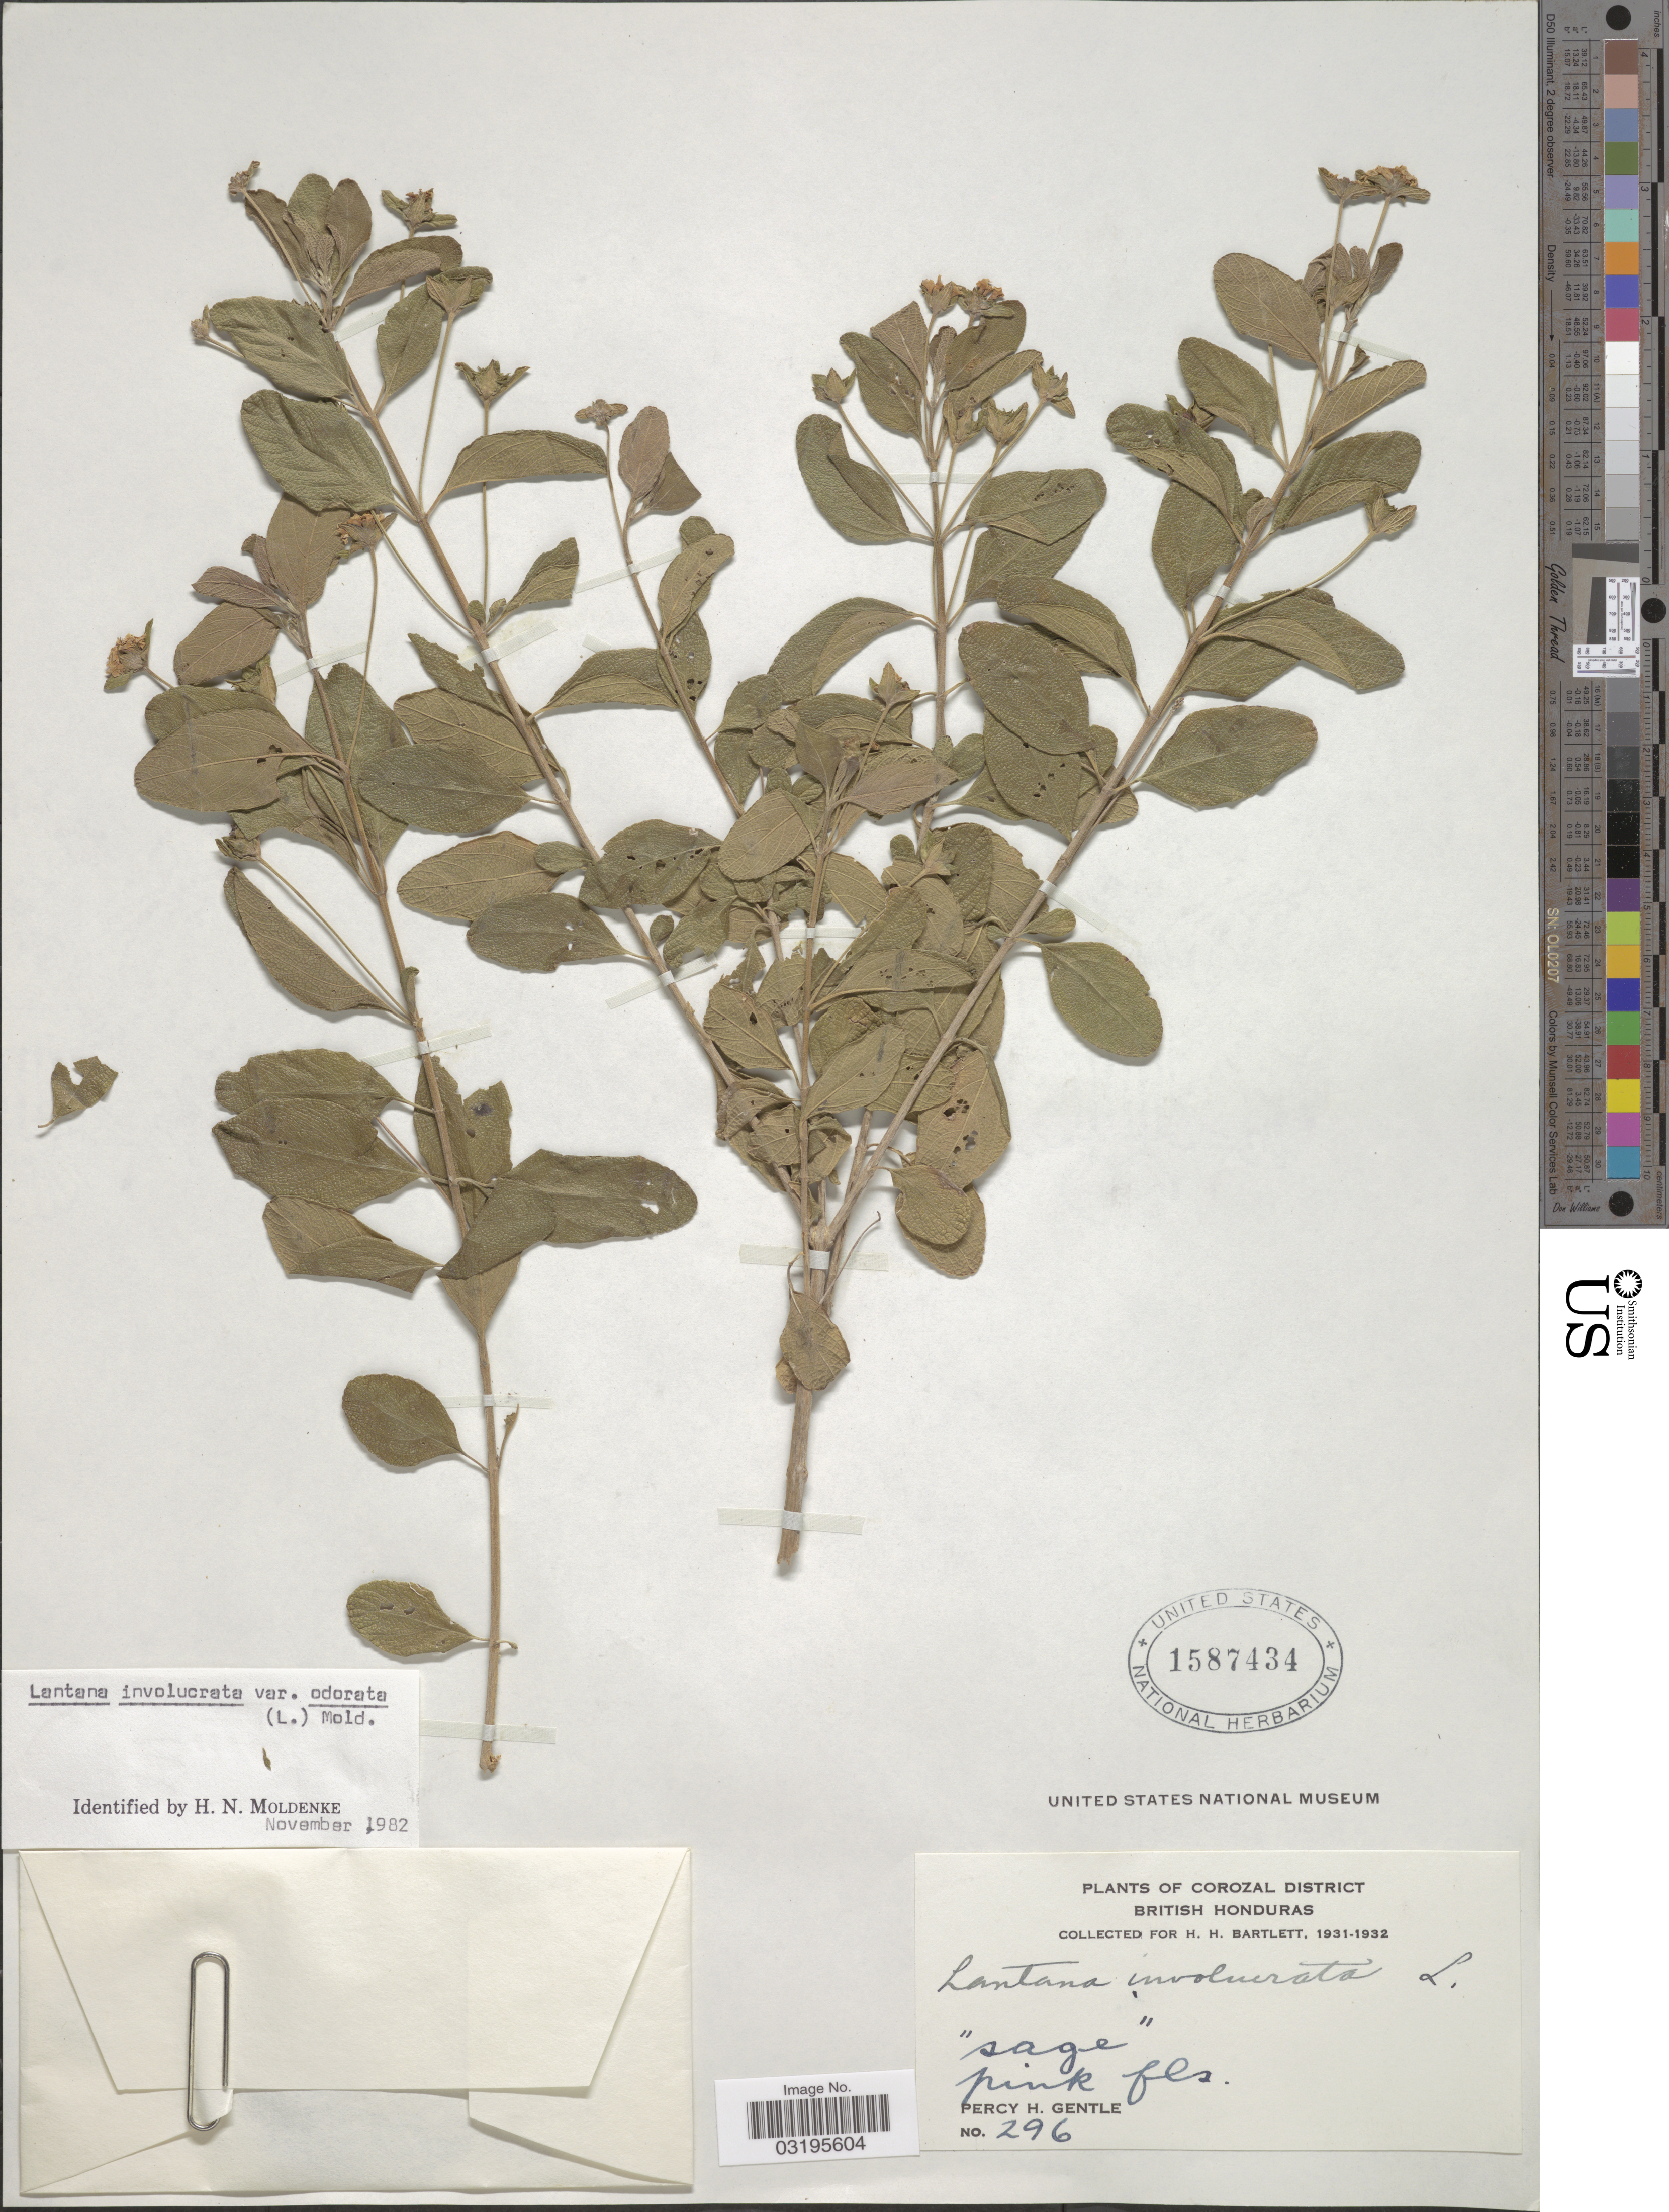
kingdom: Plantae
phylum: Tracheophyta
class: Magnoliopsida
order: Lamiales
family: Verbenaceae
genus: Lantana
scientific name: Lantana involucrata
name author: L.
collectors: P. H. Gentle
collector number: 296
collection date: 1931/1932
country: Belize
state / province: Corozal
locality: Corozal District, British Honduras.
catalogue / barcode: US 1587434